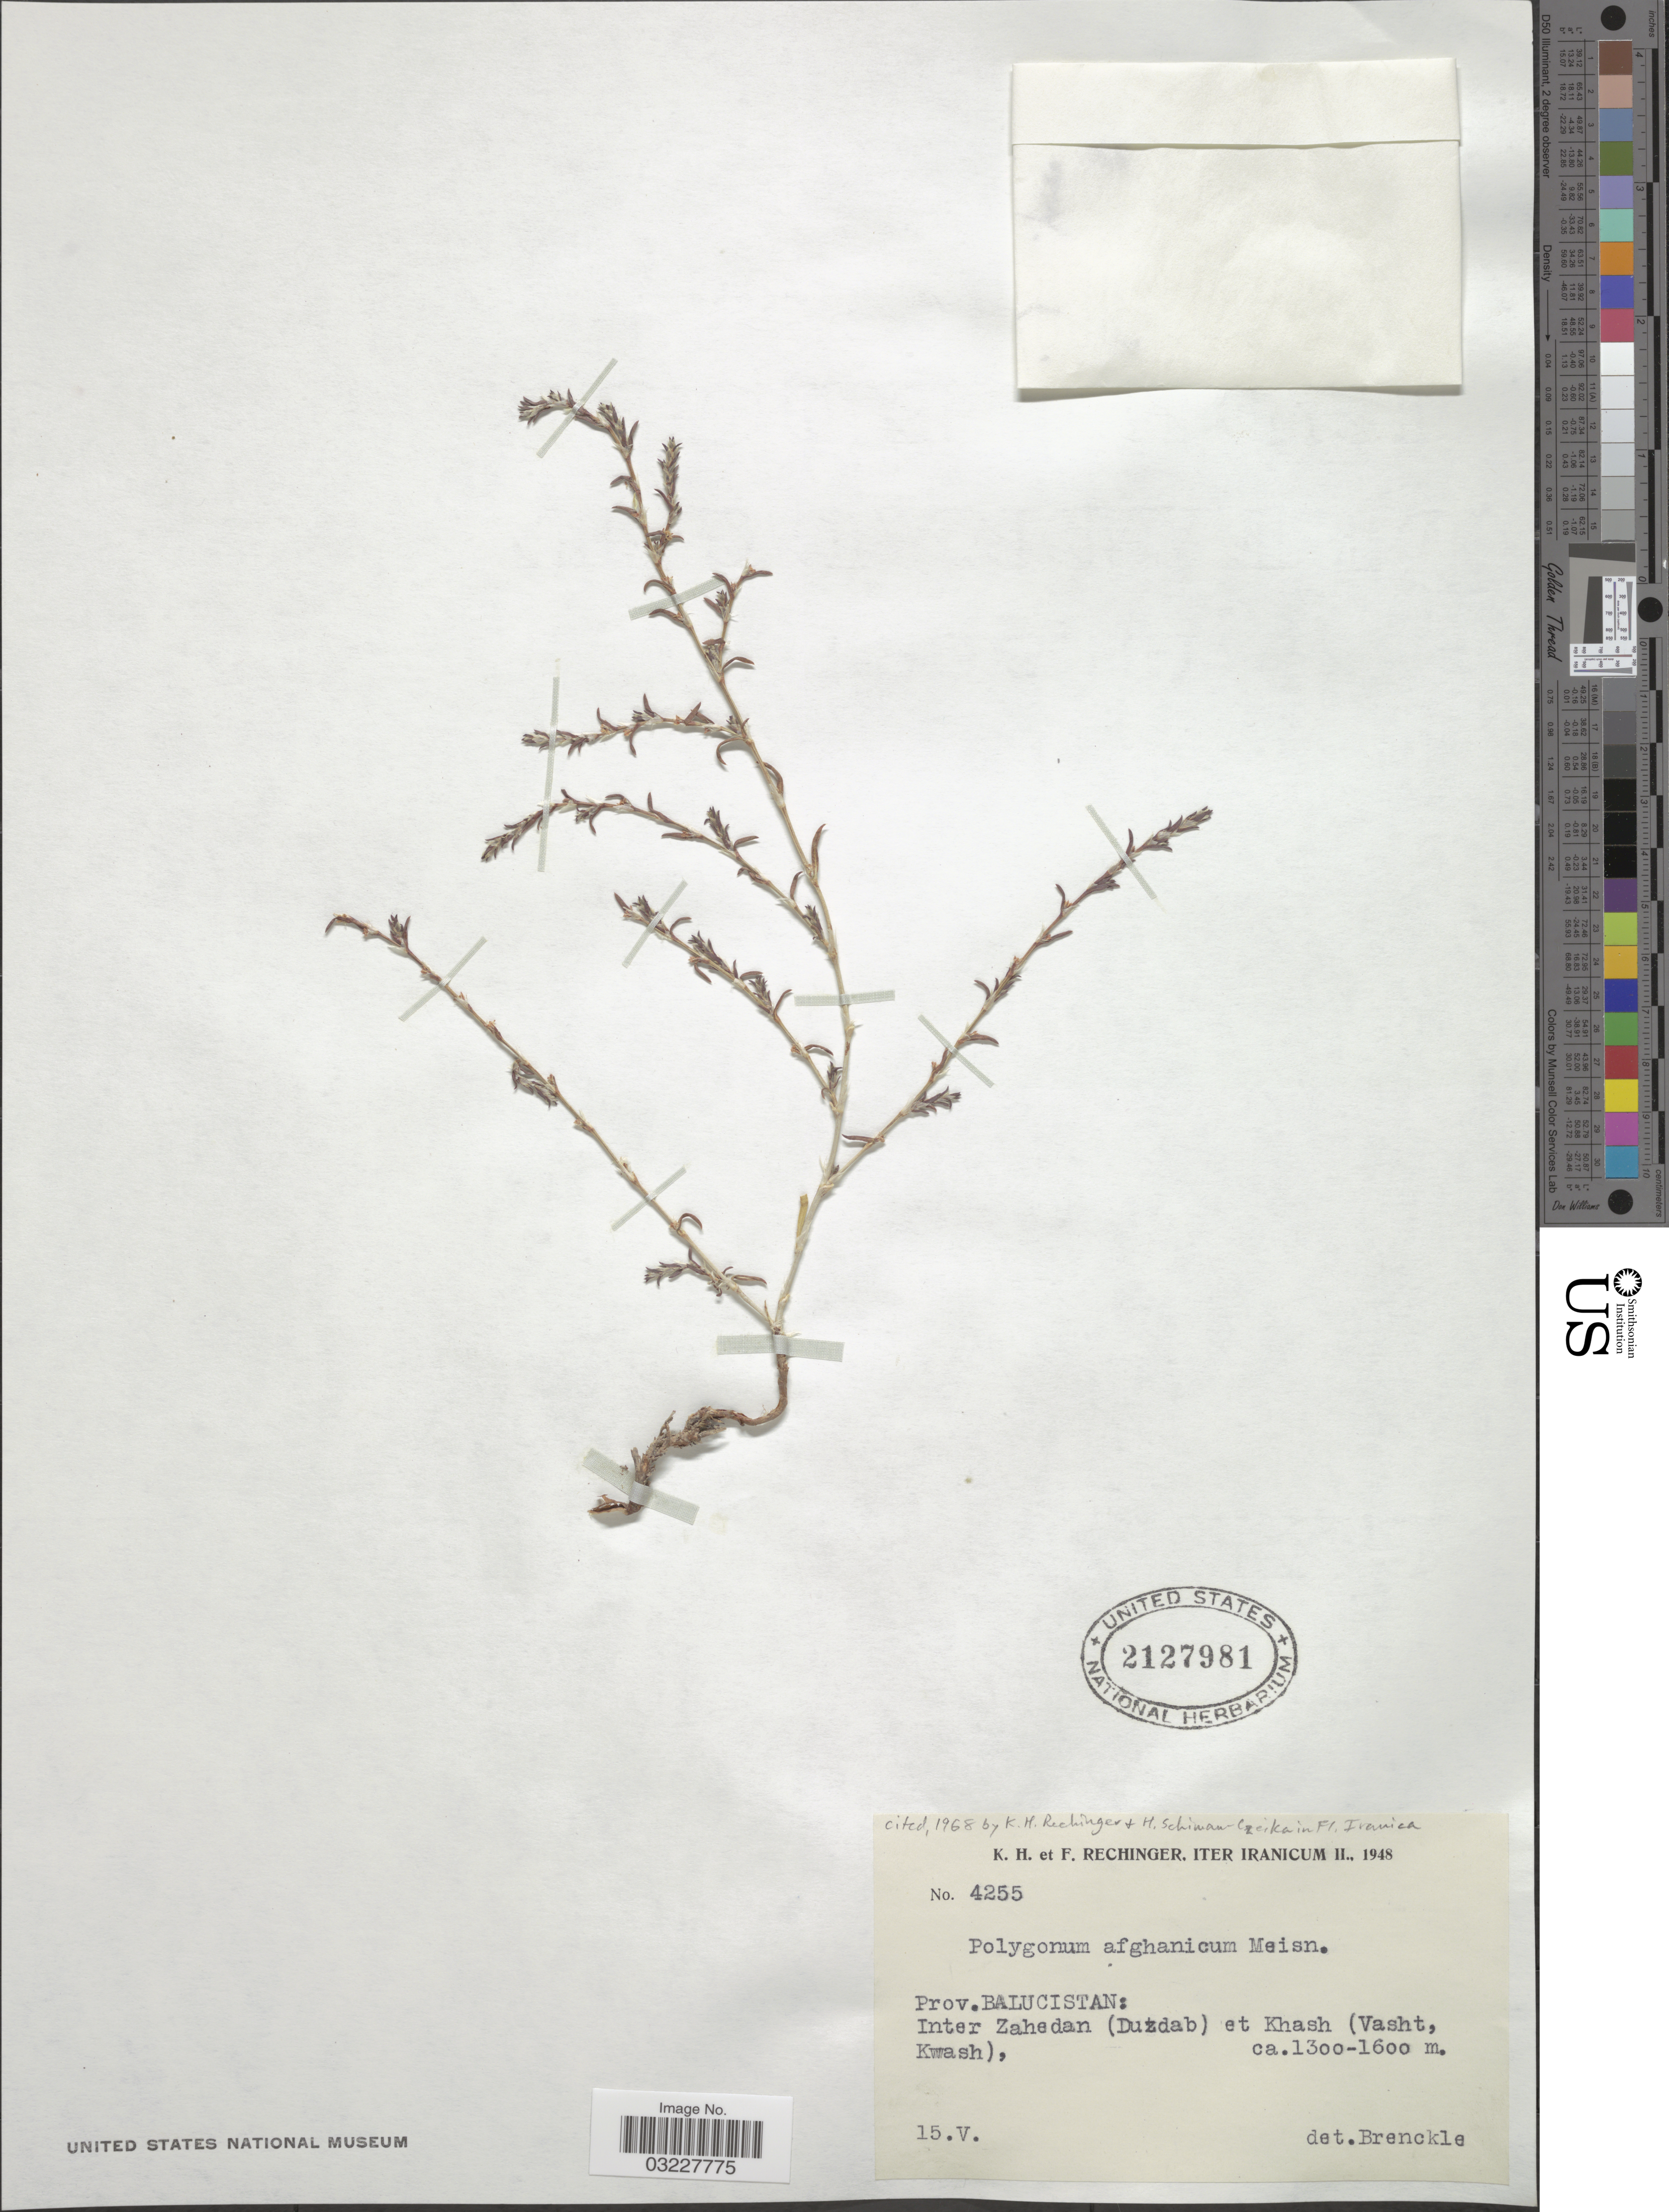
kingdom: Plantae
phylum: Tracheophyta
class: Magnoliopsida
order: Caryophyllales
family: Polygonaceae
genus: Polygonum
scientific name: Polygonum afghanicum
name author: Meisn.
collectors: K. H. Rechinger & F. Rechinger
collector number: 4255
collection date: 1948-05-15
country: Iran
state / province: Sistan and Baluchistan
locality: Prov. Balucistan: Inter Zahedan (Duzdab) et Khash (Vasht, Kwash)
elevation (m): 1300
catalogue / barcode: US 2127981